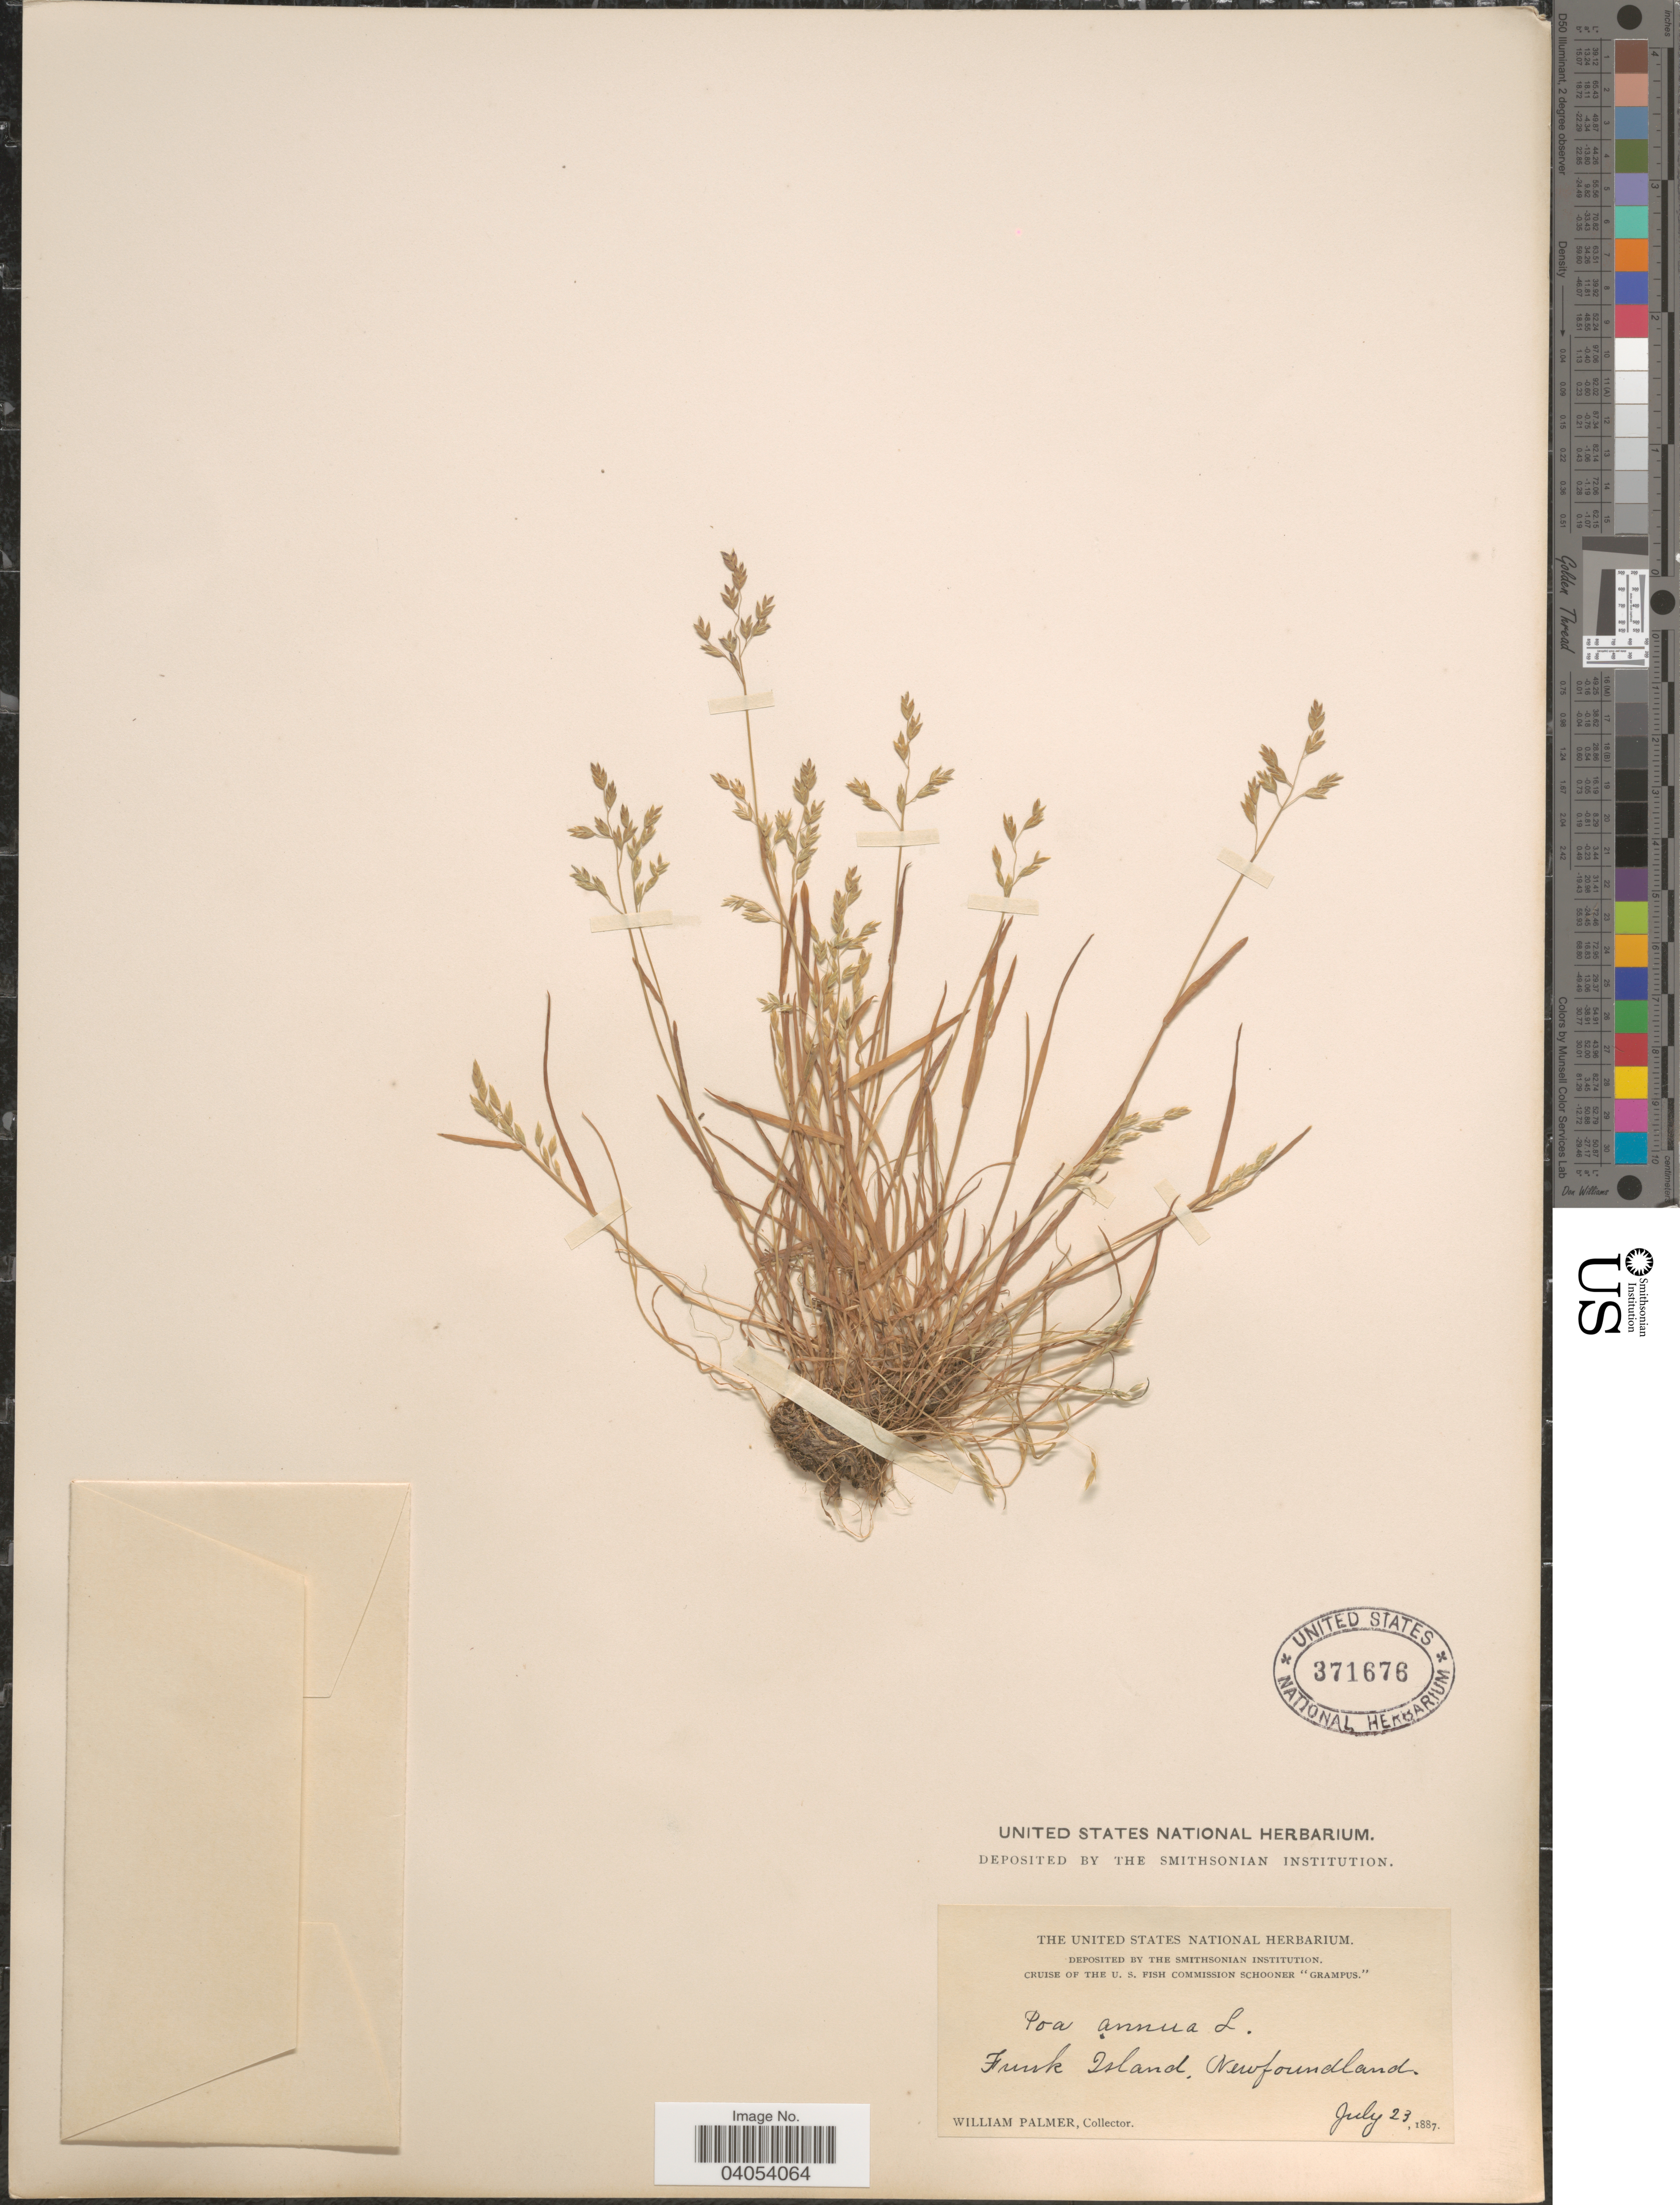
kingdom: Plantae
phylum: Tracheophyta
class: Liliopsida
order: Poales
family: Poaceae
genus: Poa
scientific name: Poa annua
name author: L.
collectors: W. Palmer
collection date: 1887-07-23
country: Canada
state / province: Newfoundland and Labrador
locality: Funk Island.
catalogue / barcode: US 371676